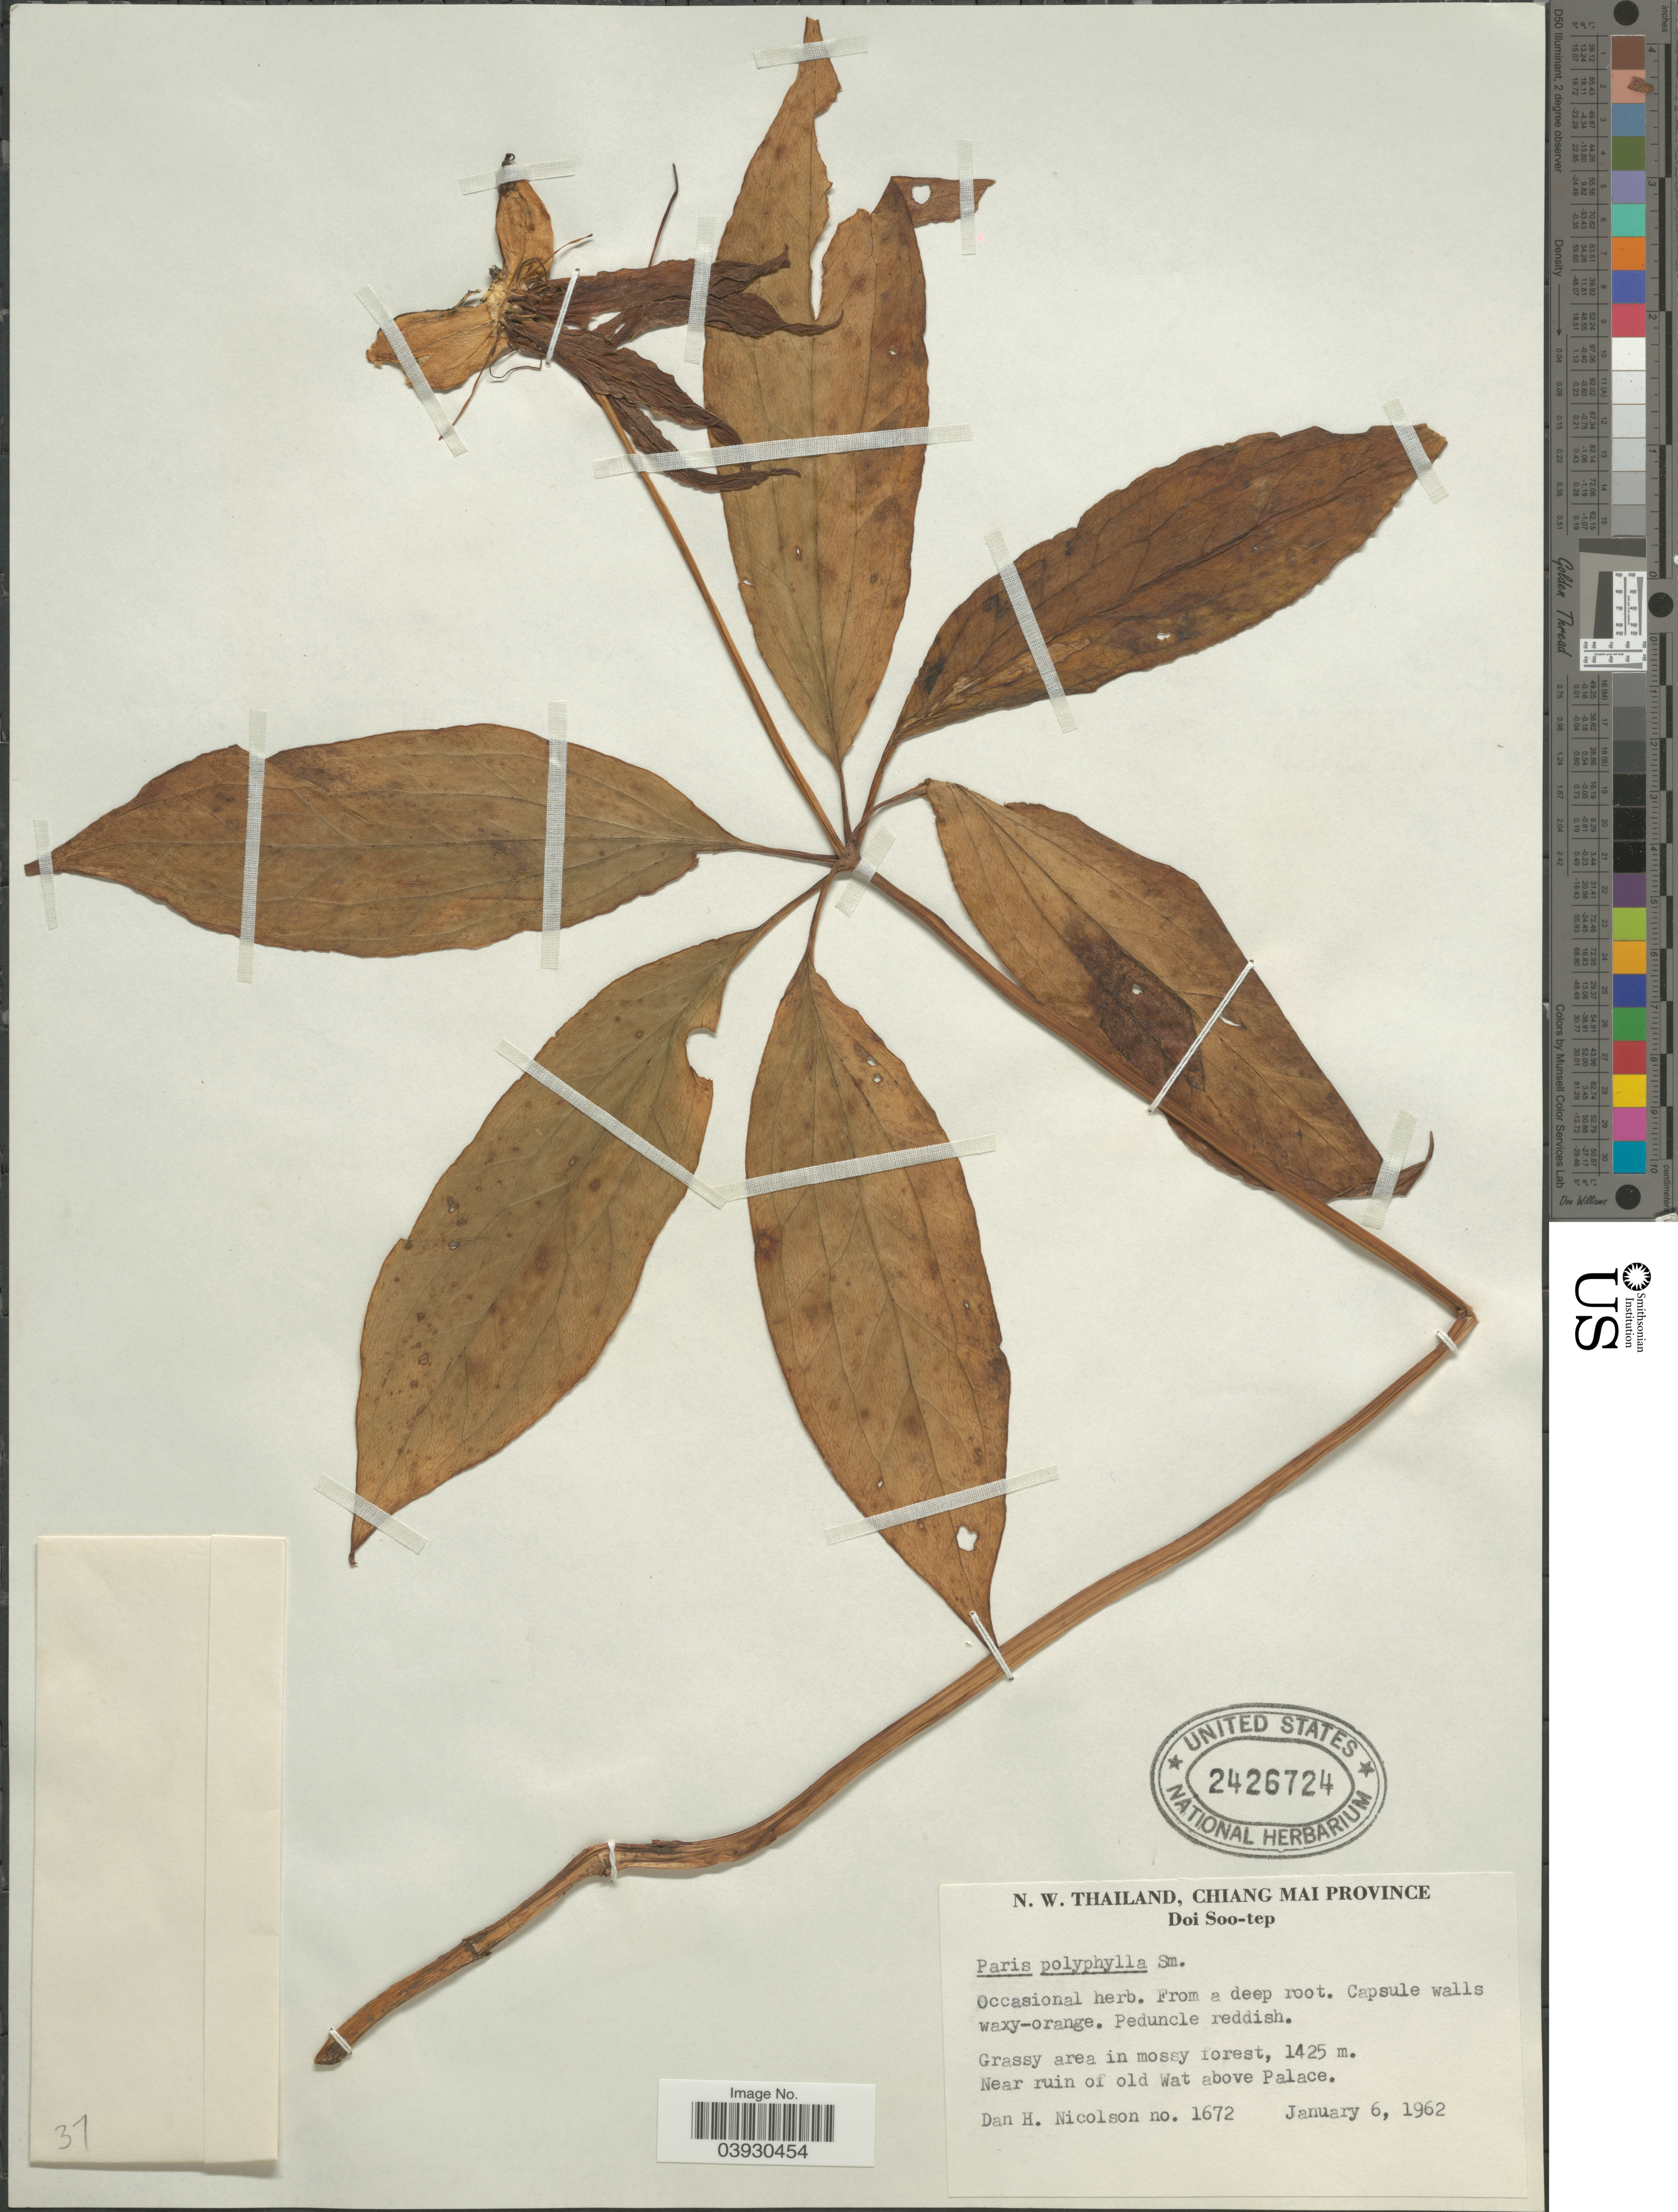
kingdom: Plantae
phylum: Tracheophyta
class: Liliopsida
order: Liliales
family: Melanthiaceae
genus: Paris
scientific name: Paris polyphylla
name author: Sm.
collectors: D. H. Nicolson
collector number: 1672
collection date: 1962-01-06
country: Thailand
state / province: Chiang Mai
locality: N. W. Thailand. Doi Soo-tep. Near ruin of old Wat above Palace.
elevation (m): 1425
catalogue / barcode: US 2426724